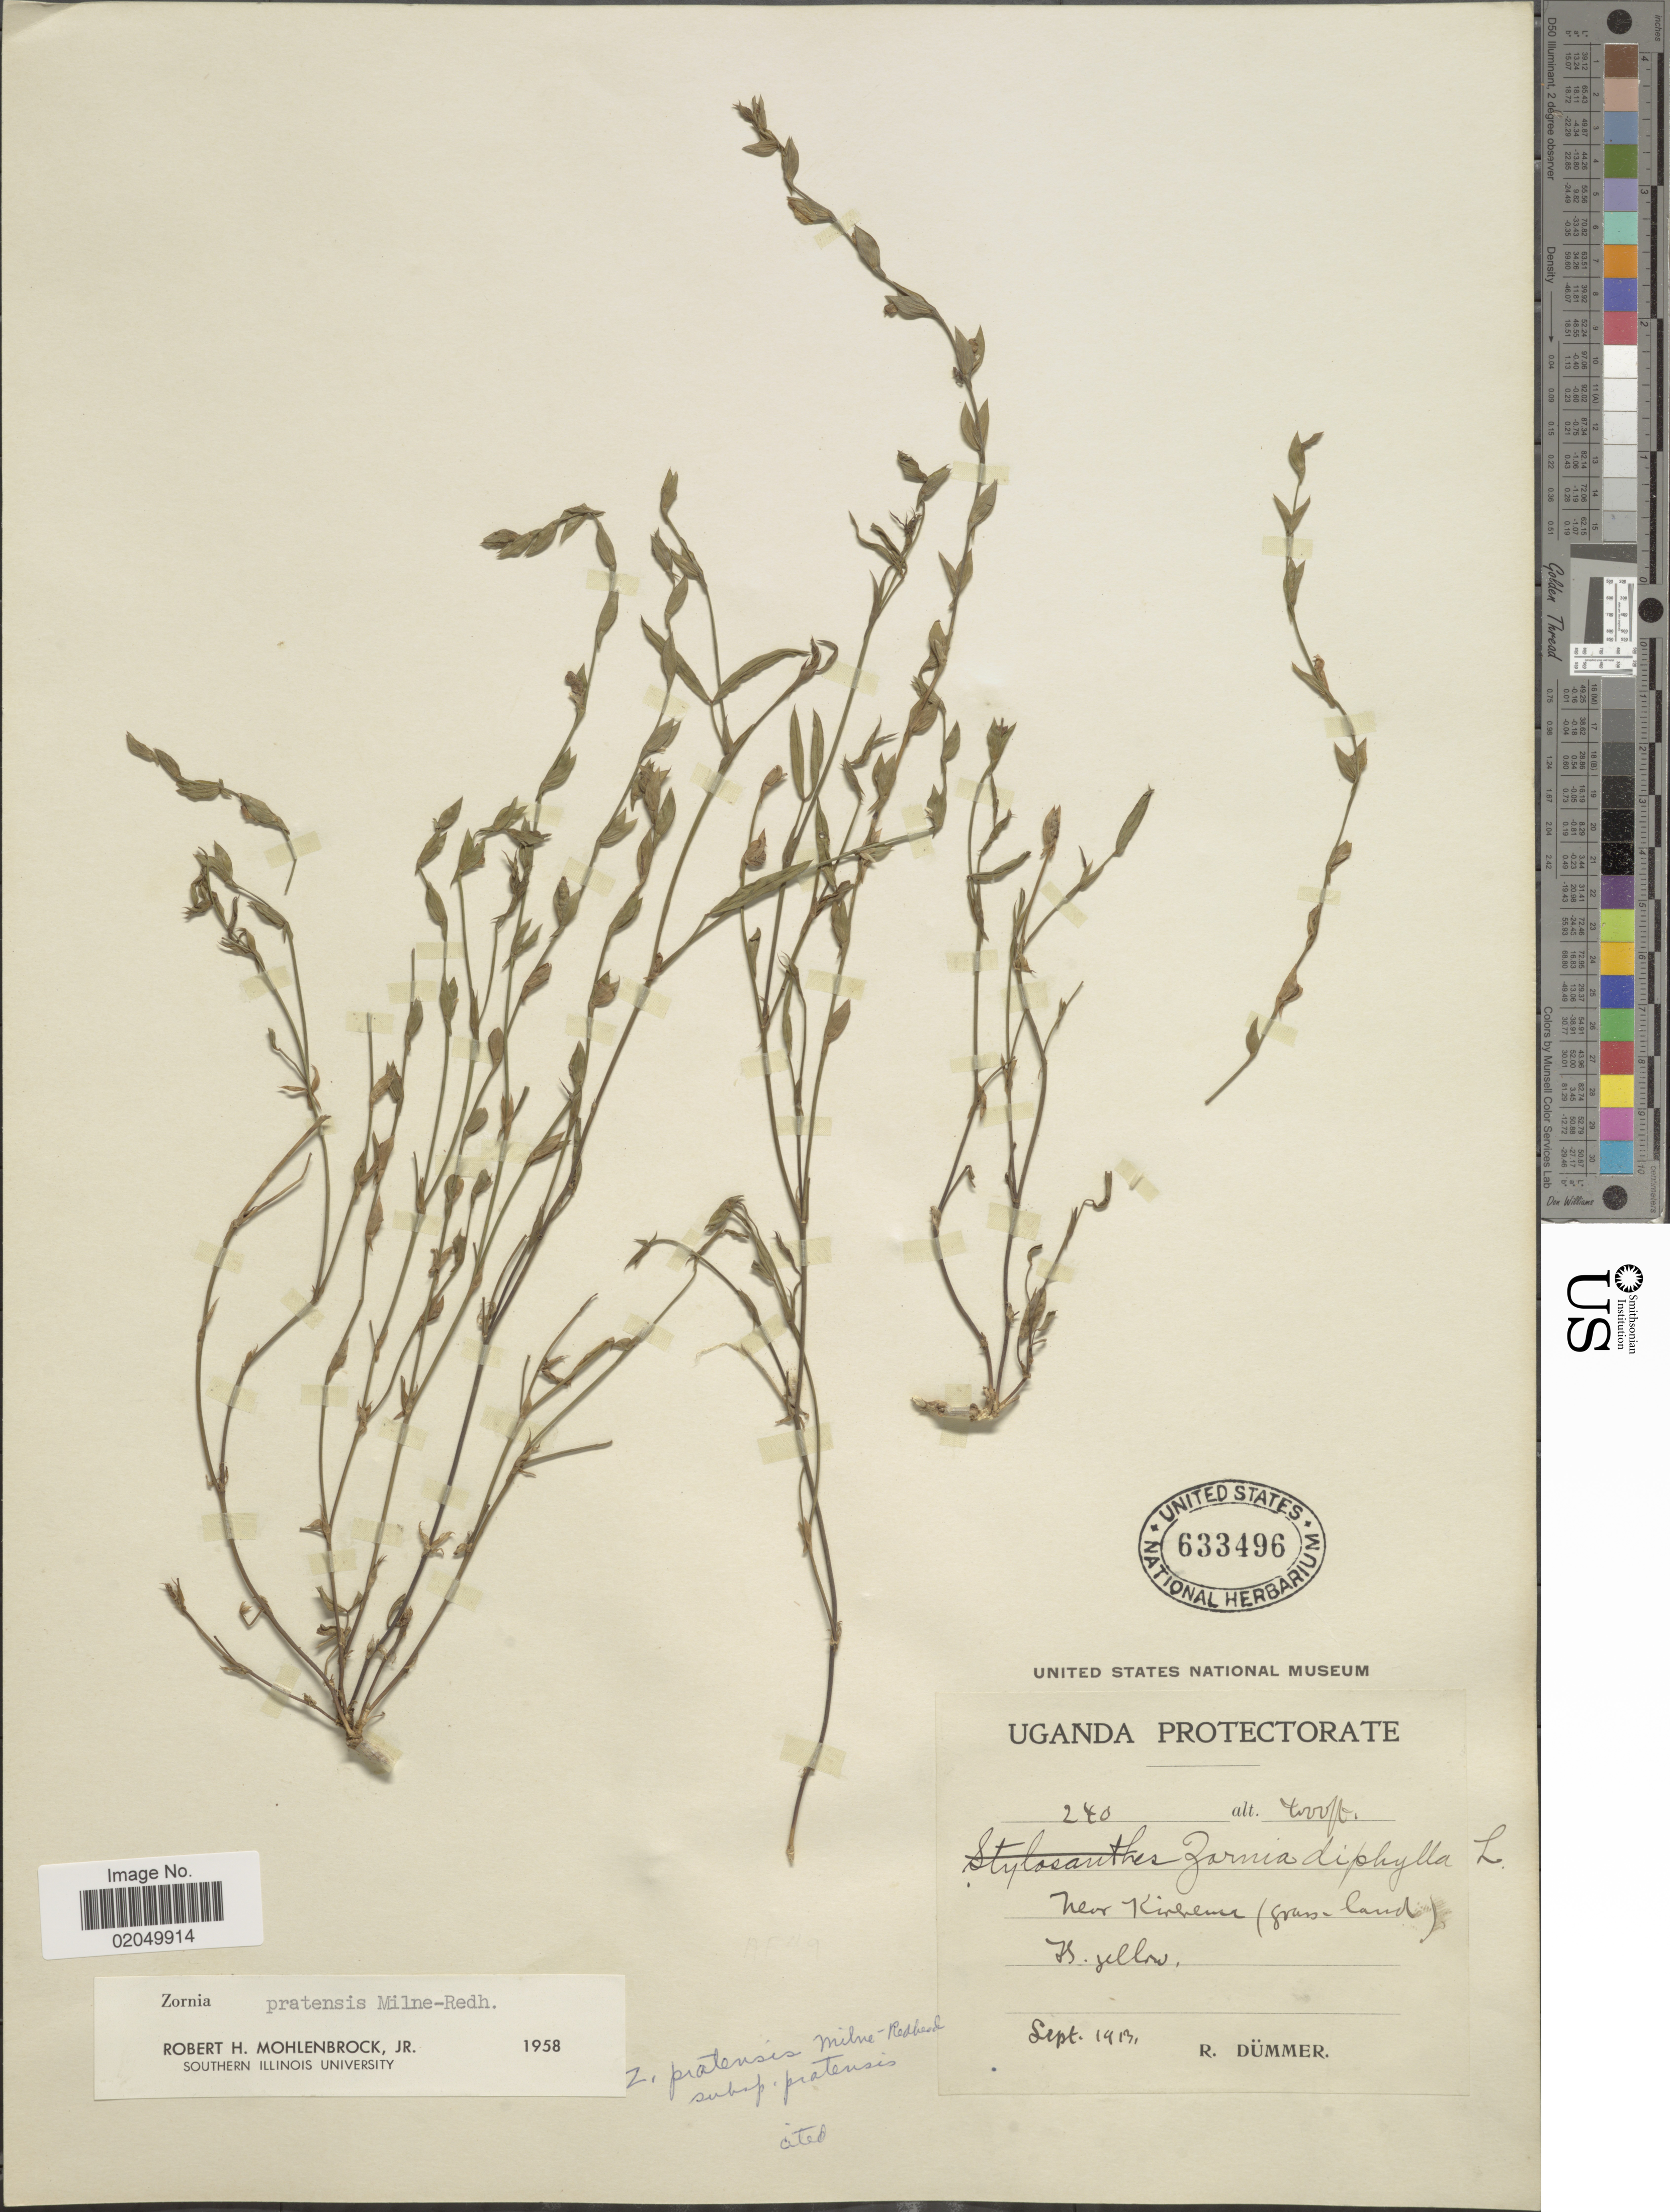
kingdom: Plantae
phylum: Tracheophyta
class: Magnoliopsida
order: Fabales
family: Fabaceae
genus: Zornia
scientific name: Zornia pratensis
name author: Milne-Redh.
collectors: R. A. Dümmer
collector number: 240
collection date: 1913-09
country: Uganda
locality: Uganda Protectorate, near Kirerema.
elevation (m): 1219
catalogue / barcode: US 633496